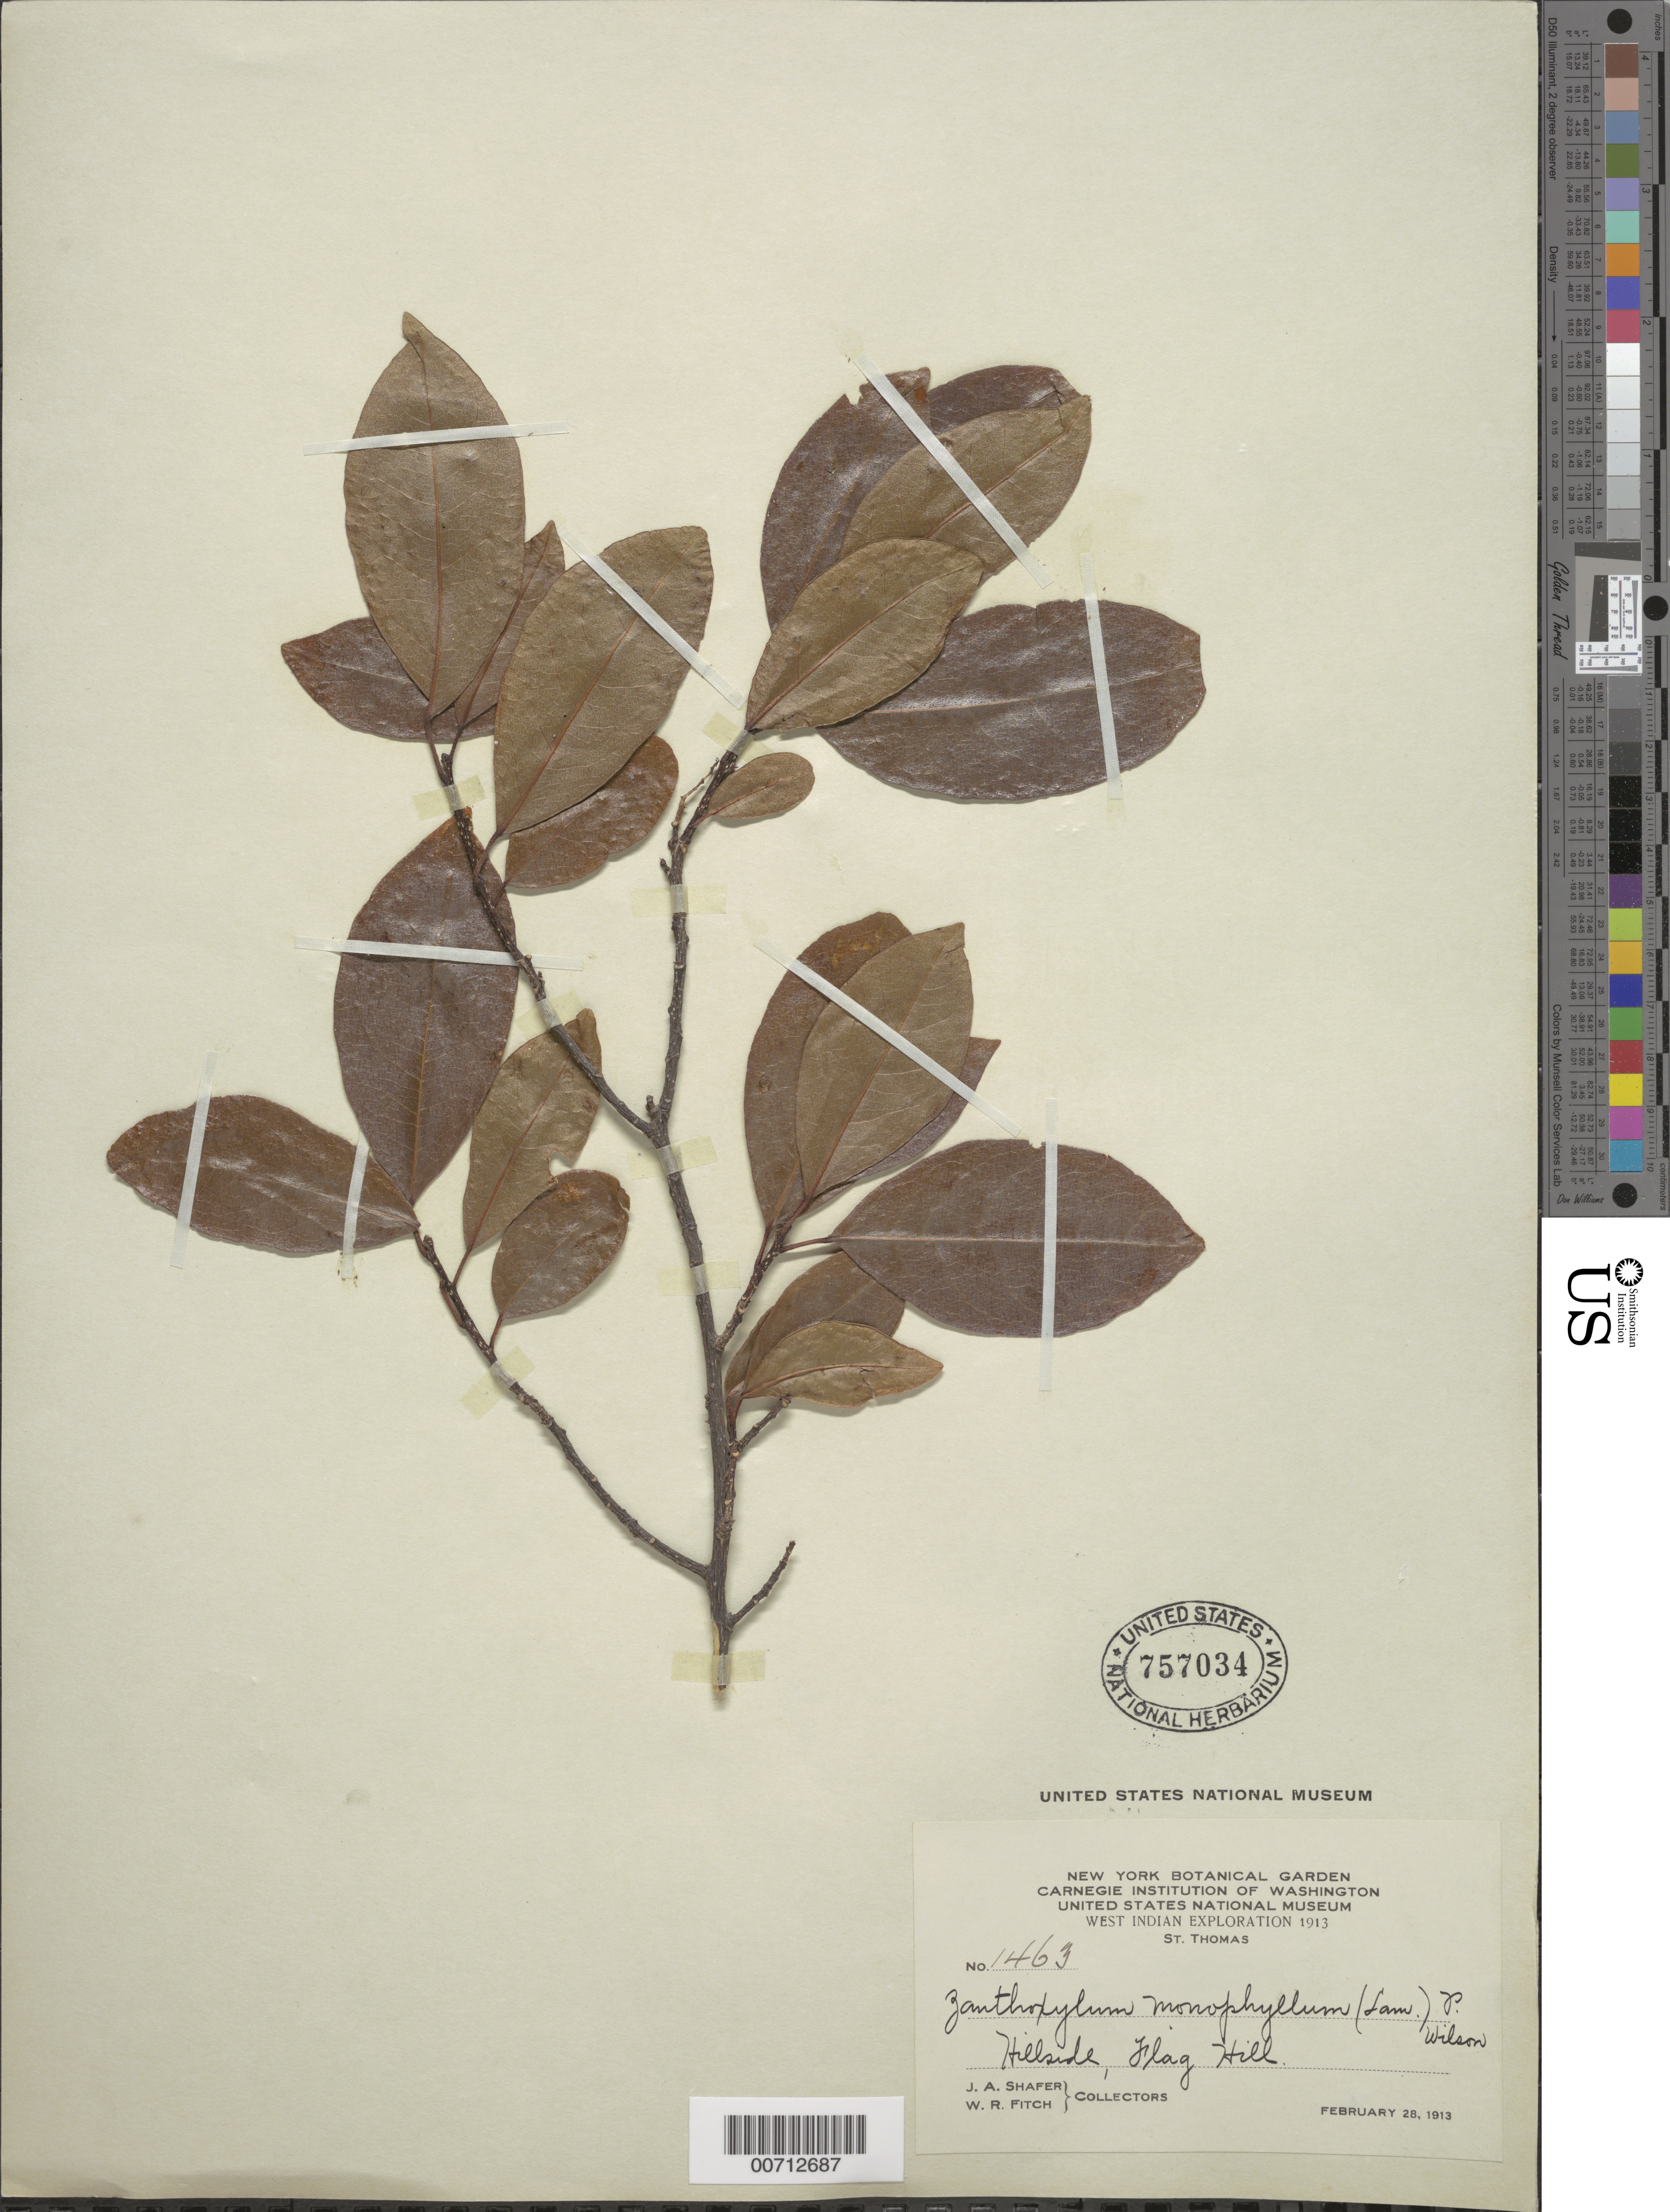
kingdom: Plantae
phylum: Tracheophyta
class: Magnoliopsida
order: Sapindales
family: Rutaceae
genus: Zanthoxylum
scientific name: Zanthoxylum monophyllum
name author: (Lam.) P. Wilson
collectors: J. A. Shafer & W. R. Fitch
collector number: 1463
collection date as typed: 28 Feb 1913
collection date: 1913-02-28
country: U.S. Virgin Islands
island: St. Thomas Island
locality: Flag Hill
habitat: Hillside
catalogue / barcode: US 757034